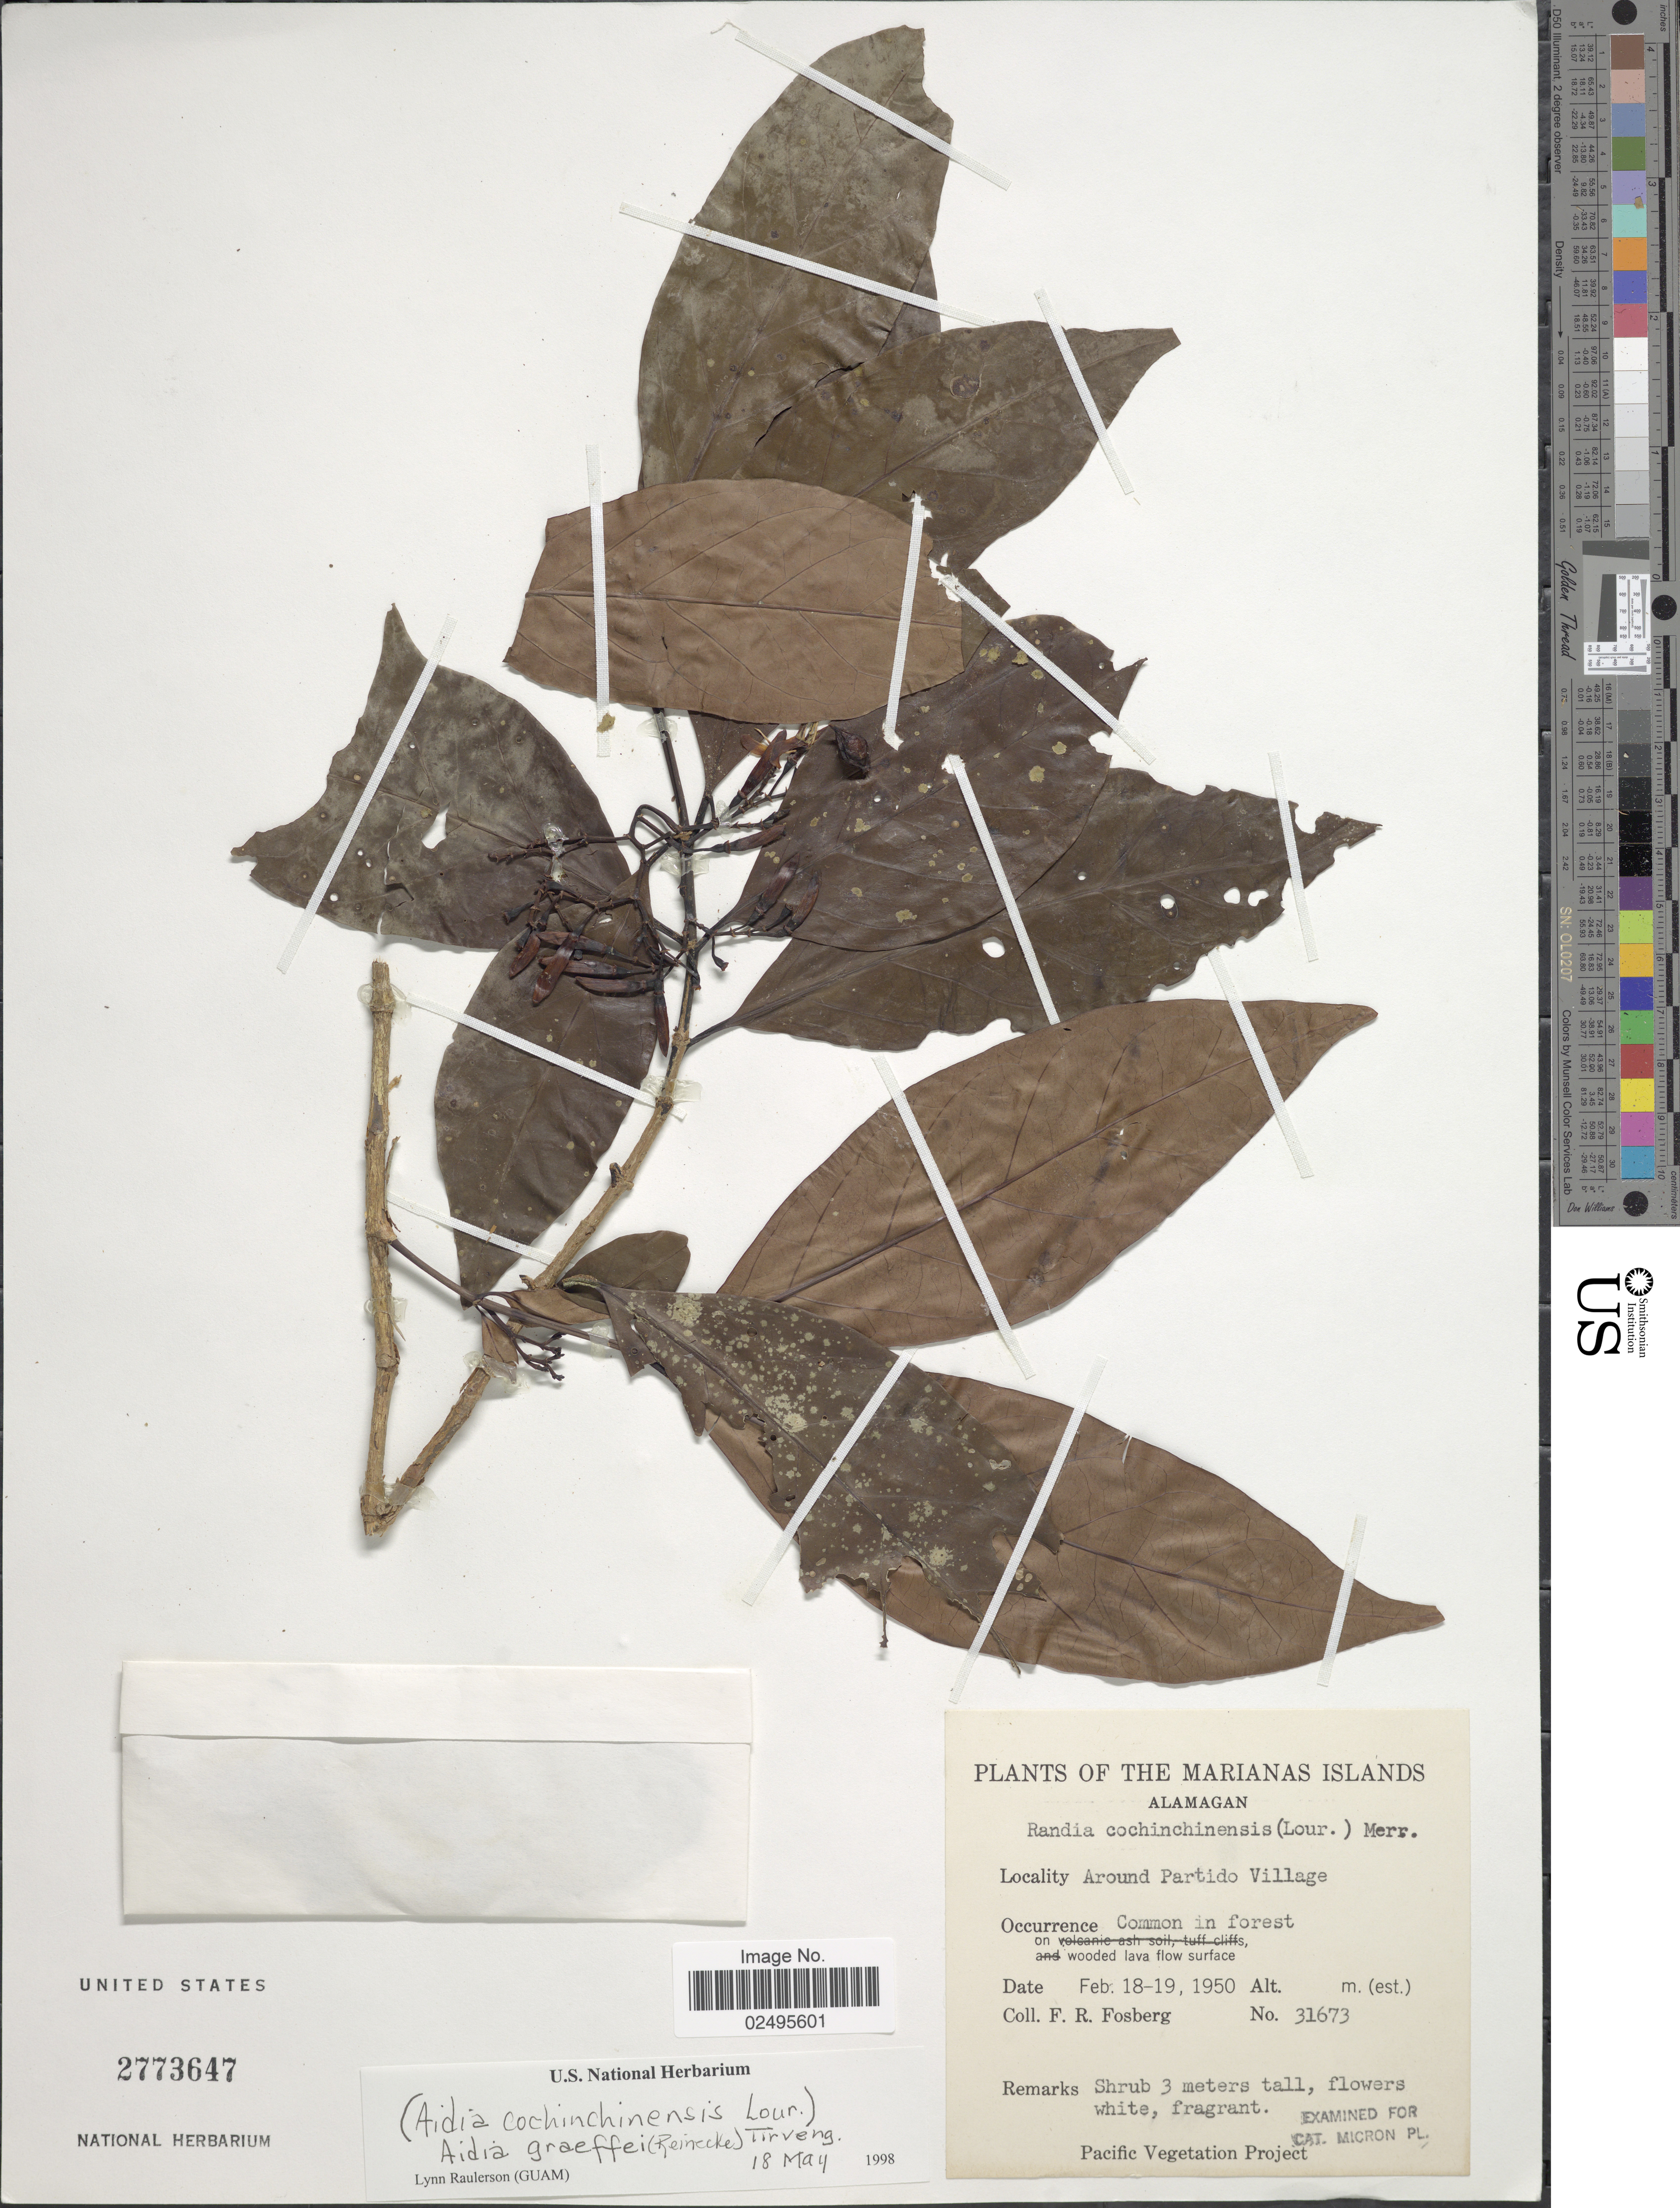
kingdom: Plantae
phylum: Tracheophyta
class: Magnoliopsida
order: Gentianales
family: Rubiaceae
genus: Aidia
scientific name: Aidia graeffei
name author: (Reinecke) Tirveng.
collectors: F. R. Fosberg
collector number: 31673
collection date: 1950-02-18/1950-02-19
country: Northern Mariana Islands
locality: The Marianas Islands. Alamagan. Around Partido Village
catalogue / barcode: US 2773647